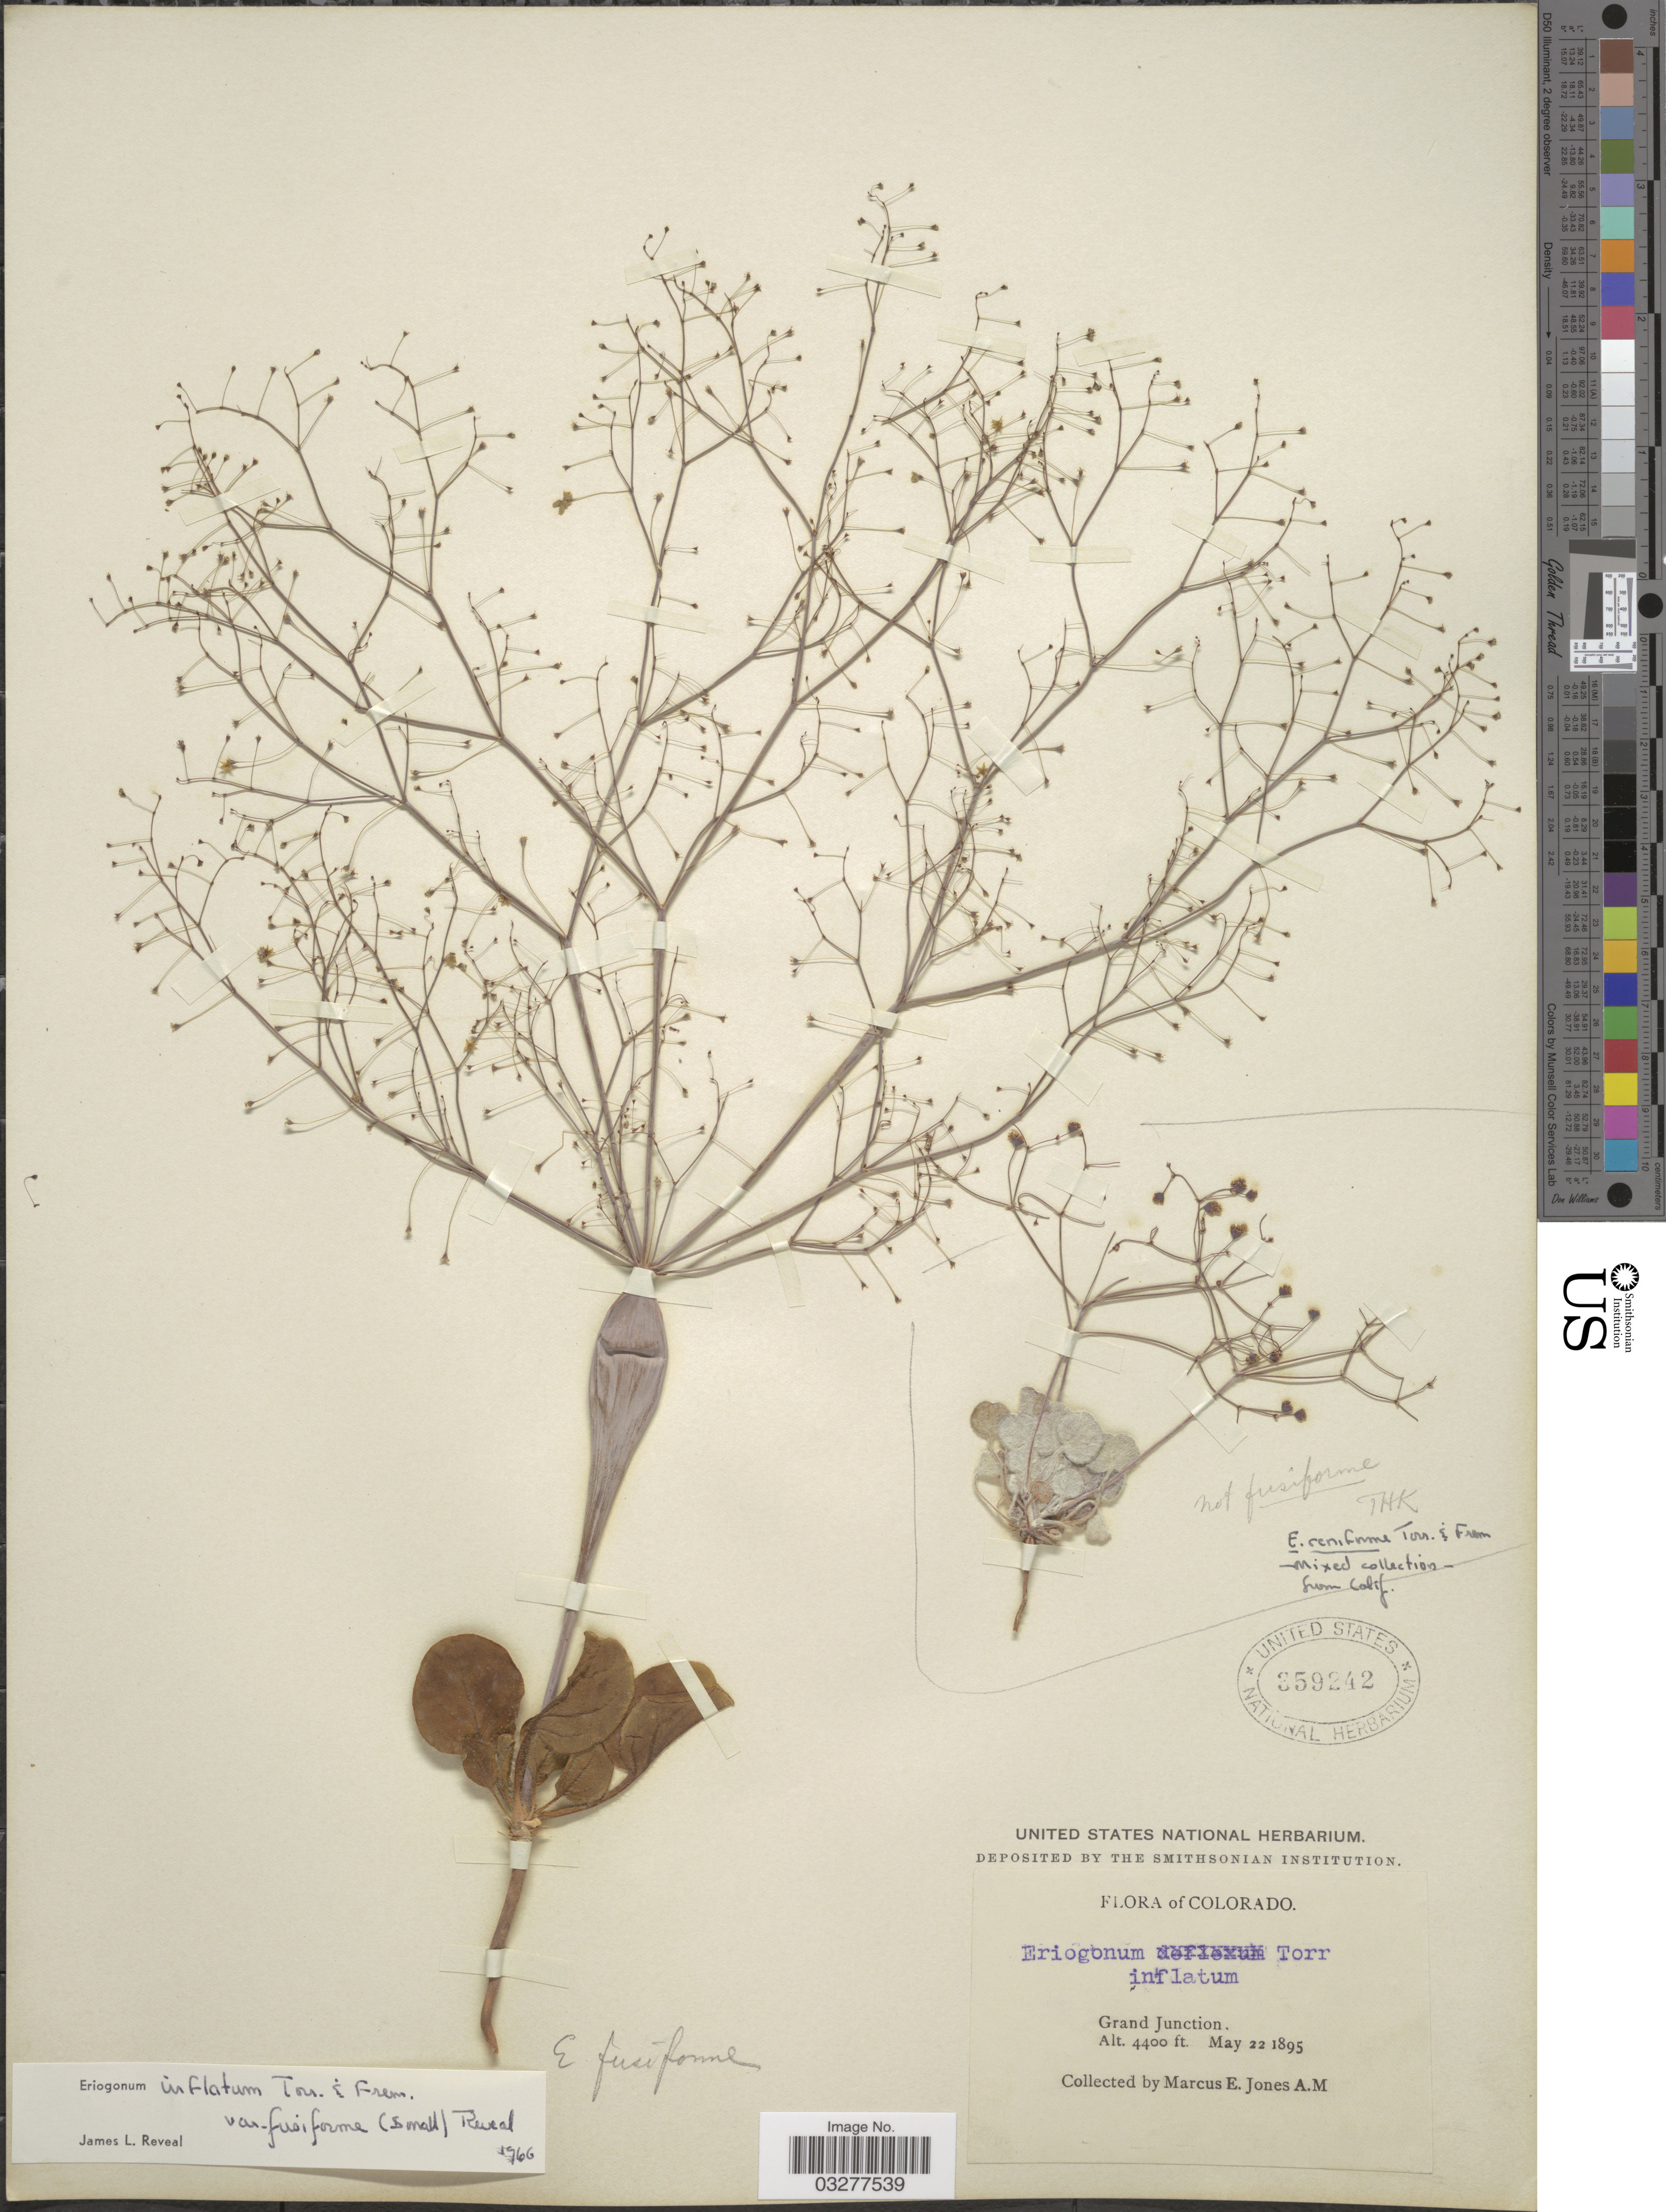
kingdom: Plantae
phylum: Tracheophyta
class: Magnoliopsida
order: Caryophyllales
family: Polygonaceae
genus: Eriogonum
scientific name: Eriogonum inflatum var. fusiforme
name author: (Small) Reveal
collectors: M. E. Jones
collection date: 1895-05-22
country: United States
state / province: Colorado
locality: Grand Junction.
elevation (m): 1341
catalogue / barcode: US 359242